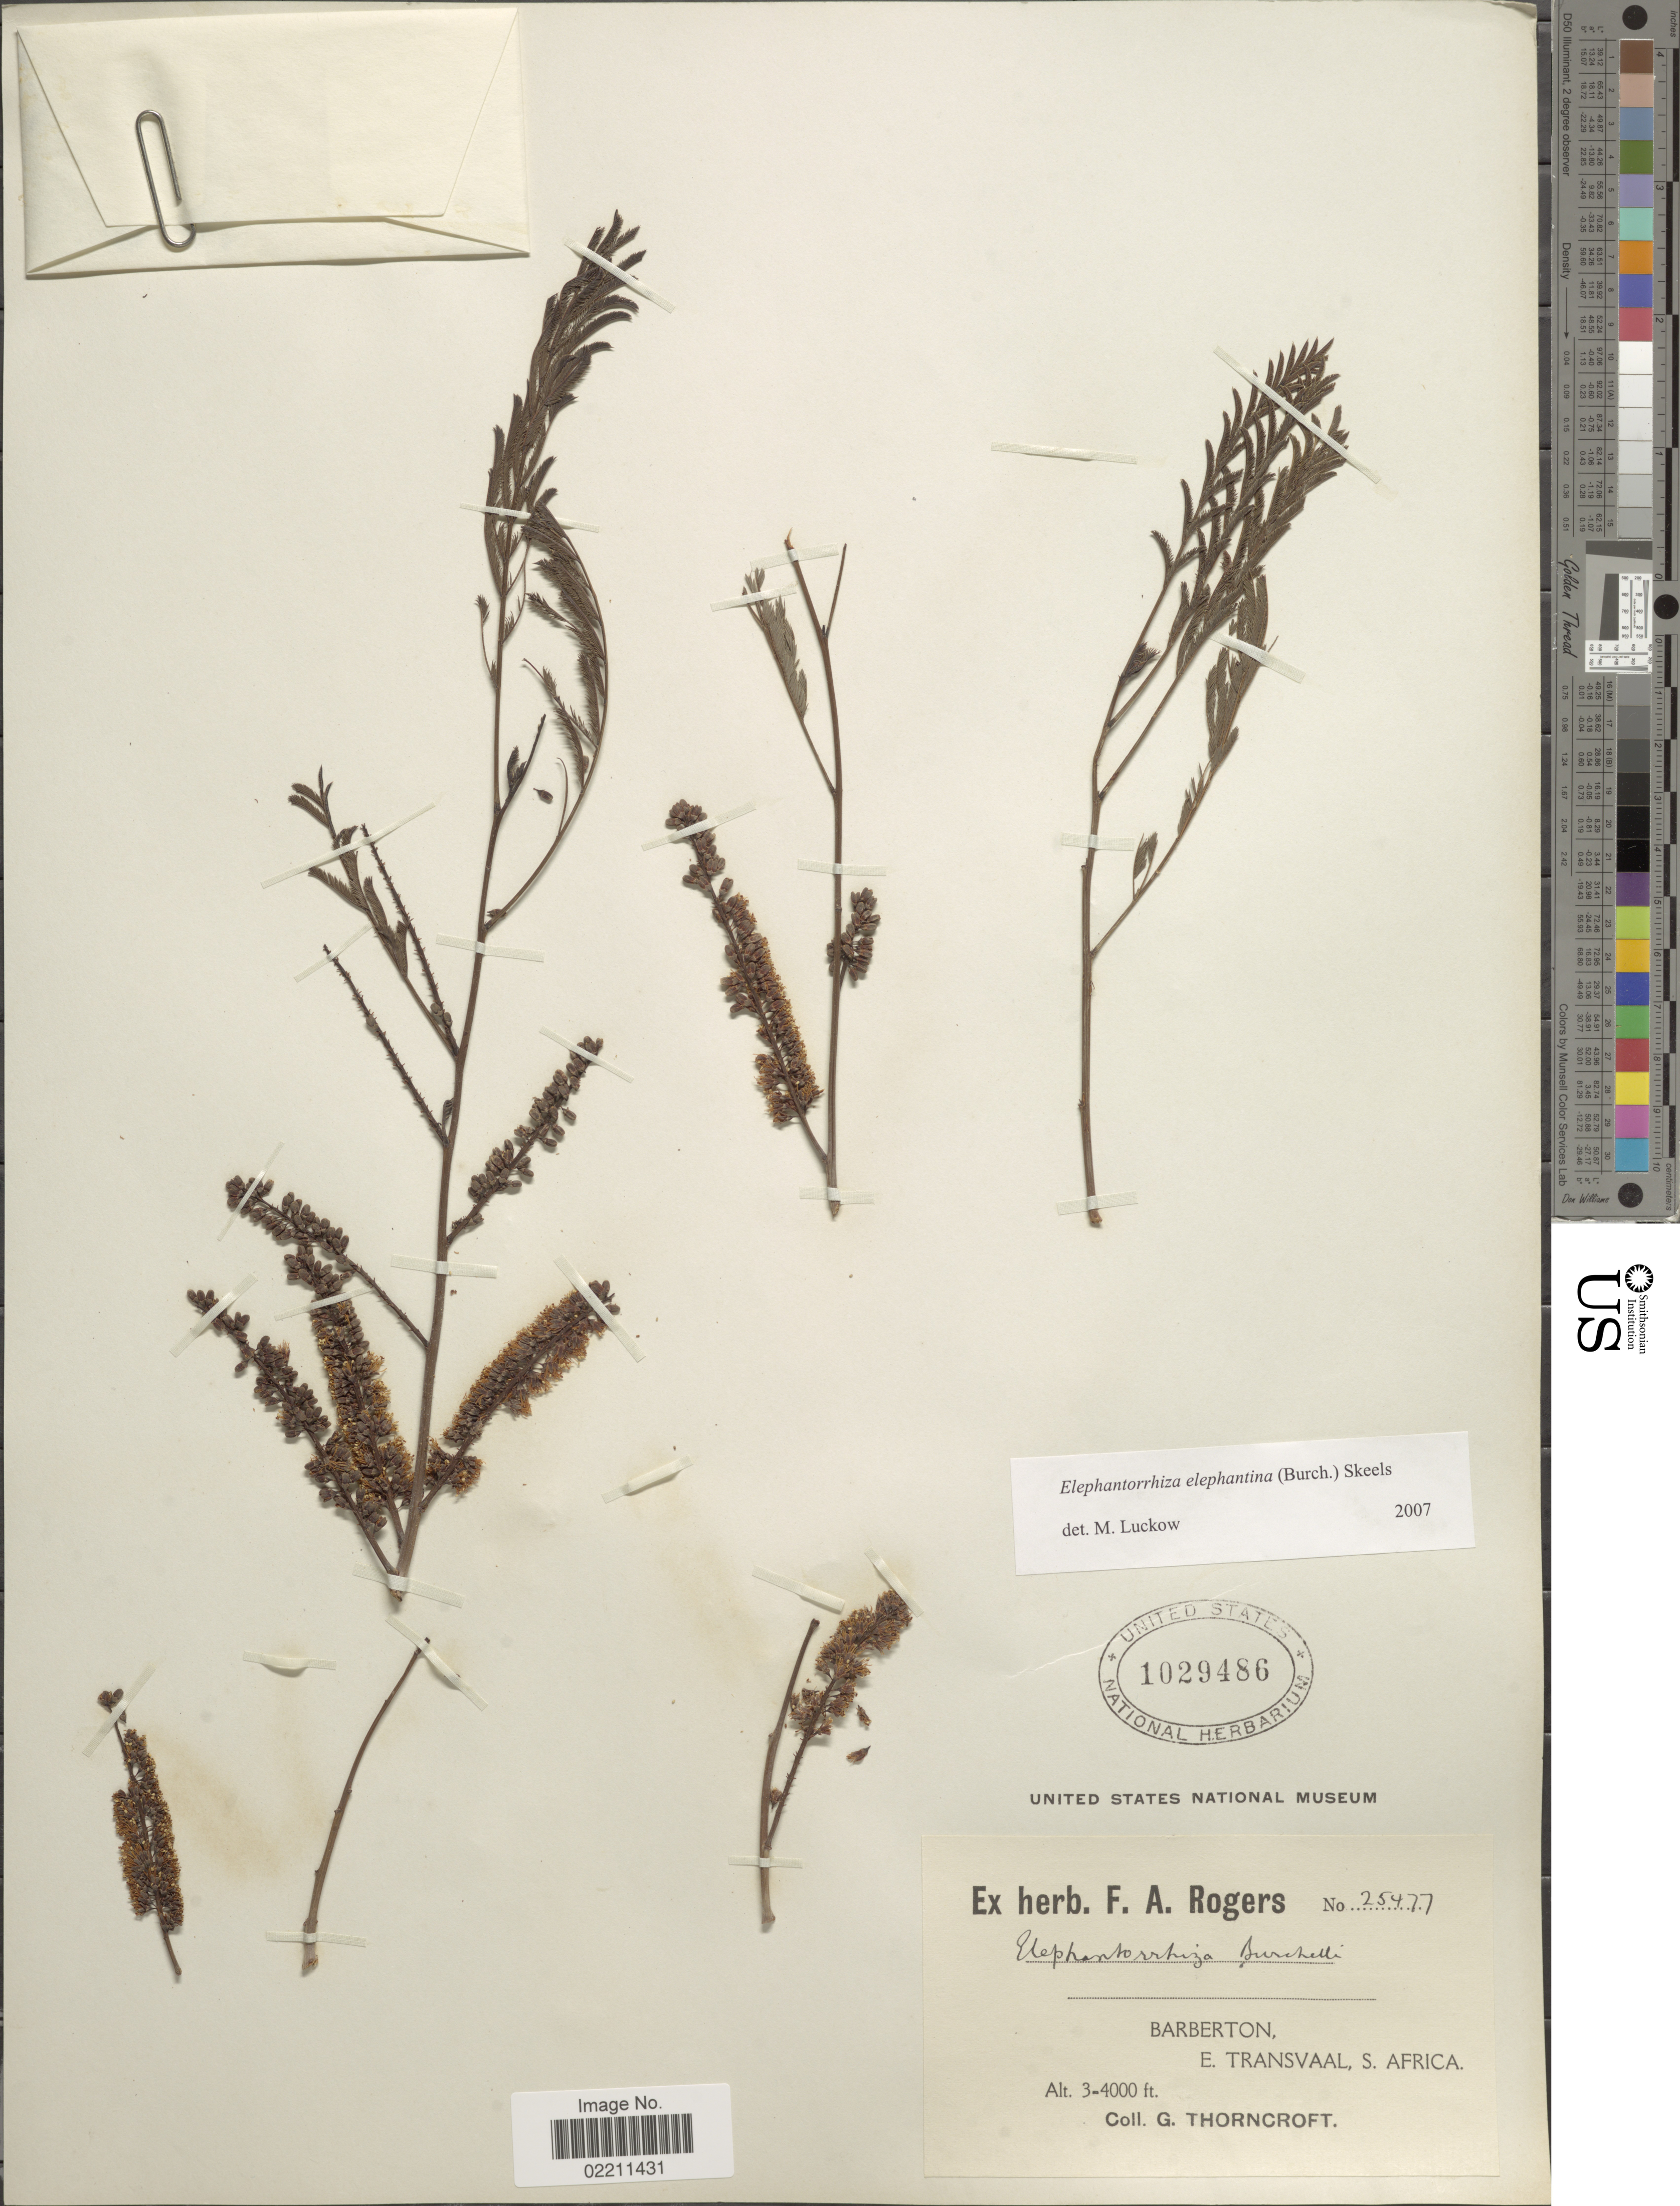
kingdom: Plantae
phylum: Tracheophyta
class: Magnoliopsida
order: Fabales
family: Fabaceae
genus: Entada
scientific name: Entada elephantina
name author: (Burch.) S.A. O'Donnell & G.P. Lewis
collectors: G. Thorncroft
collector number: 25477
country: South Africa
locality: Barberton. E. Transvaal, S. Africa.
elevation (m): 914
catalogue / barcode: US 1029486